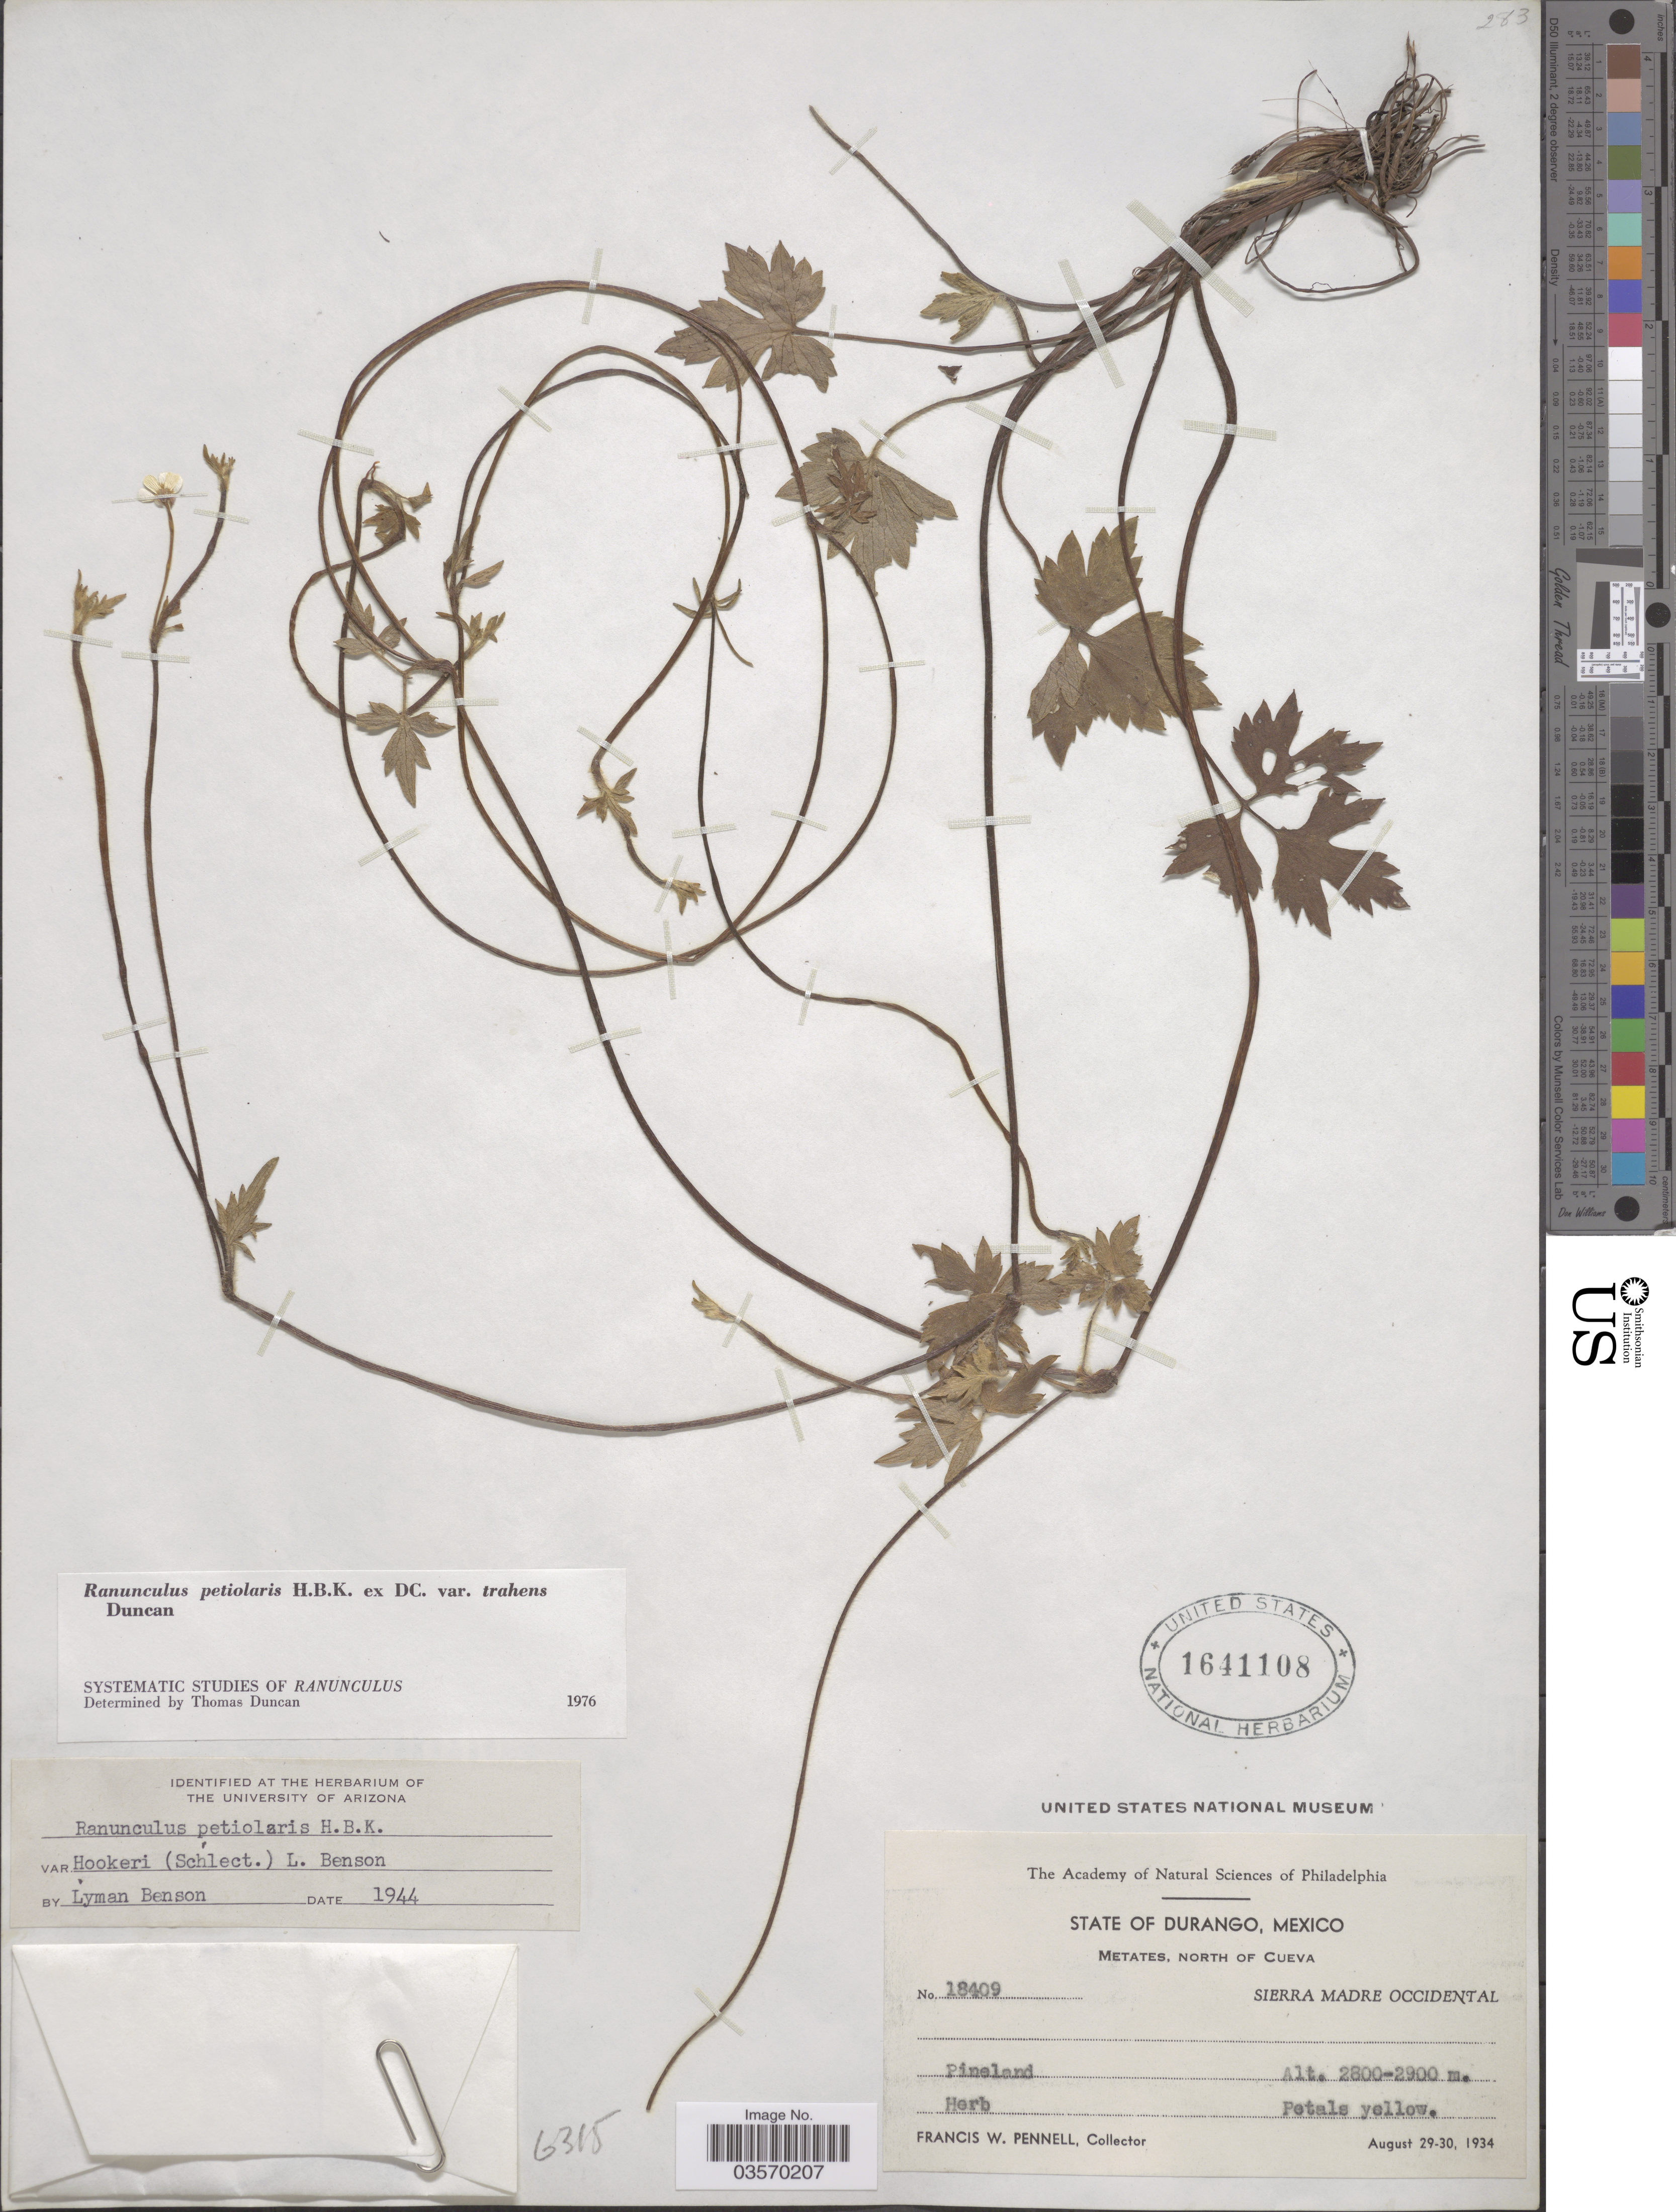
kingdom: Plantae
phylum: Tracheophyta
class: Magnoliopsida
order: Ranunculales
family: Ranunculaceae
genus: Ranunculus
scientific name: Ranunculus petiolaris var. trahens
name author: Kunth ex DC.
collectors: F. W. Pennell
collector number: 18409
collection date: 1934-08-29/1934-08-30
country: Mexico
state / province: Durango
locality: Metates, North of Cueva. Sierra Madre Occidental.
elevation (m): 2800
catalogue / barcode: US 1641108